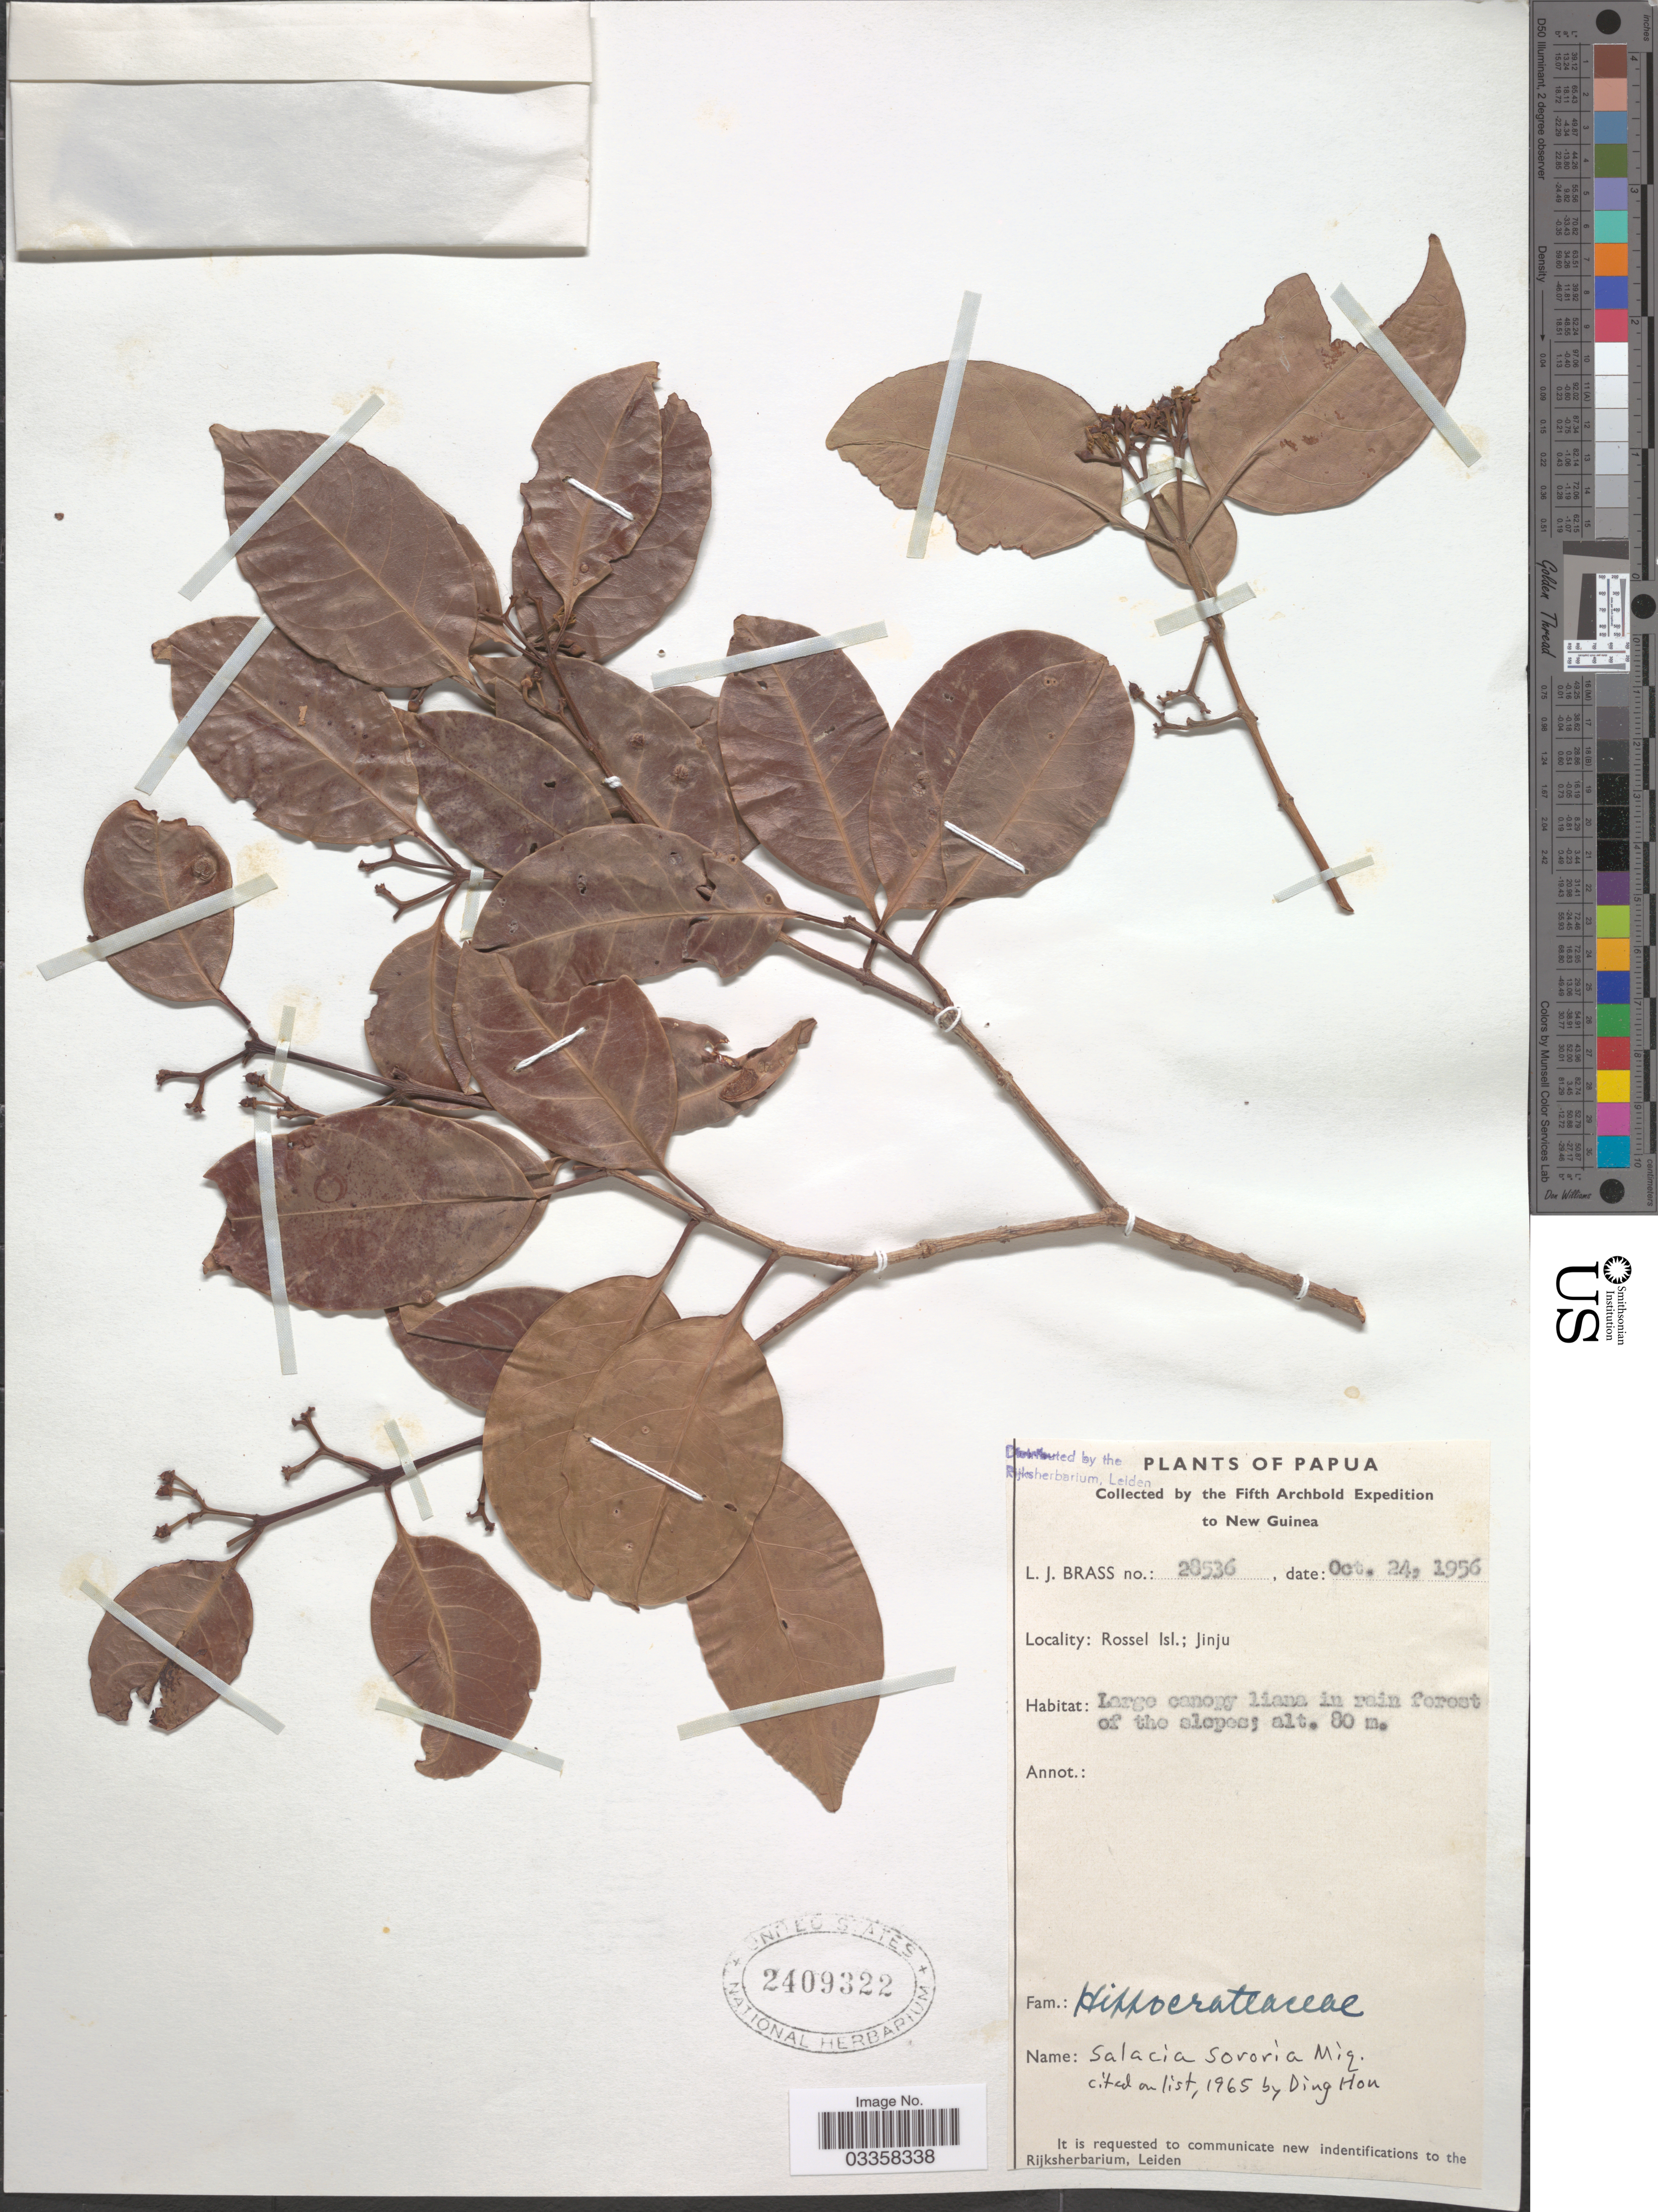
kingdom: Plantae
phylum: Tracheophyta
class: Magnoliopsida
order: Celastrales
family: Celastraceae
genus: Salacia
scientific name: Salacia sororia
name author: Miq.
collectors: L. J. Brass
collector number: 28536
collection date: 1956-10-24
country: Papua New Guinea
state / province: Milne Bay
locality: Papua. New Guinea. Rossel Isl.; Jinju.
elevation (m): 80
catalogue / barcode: US 2409322